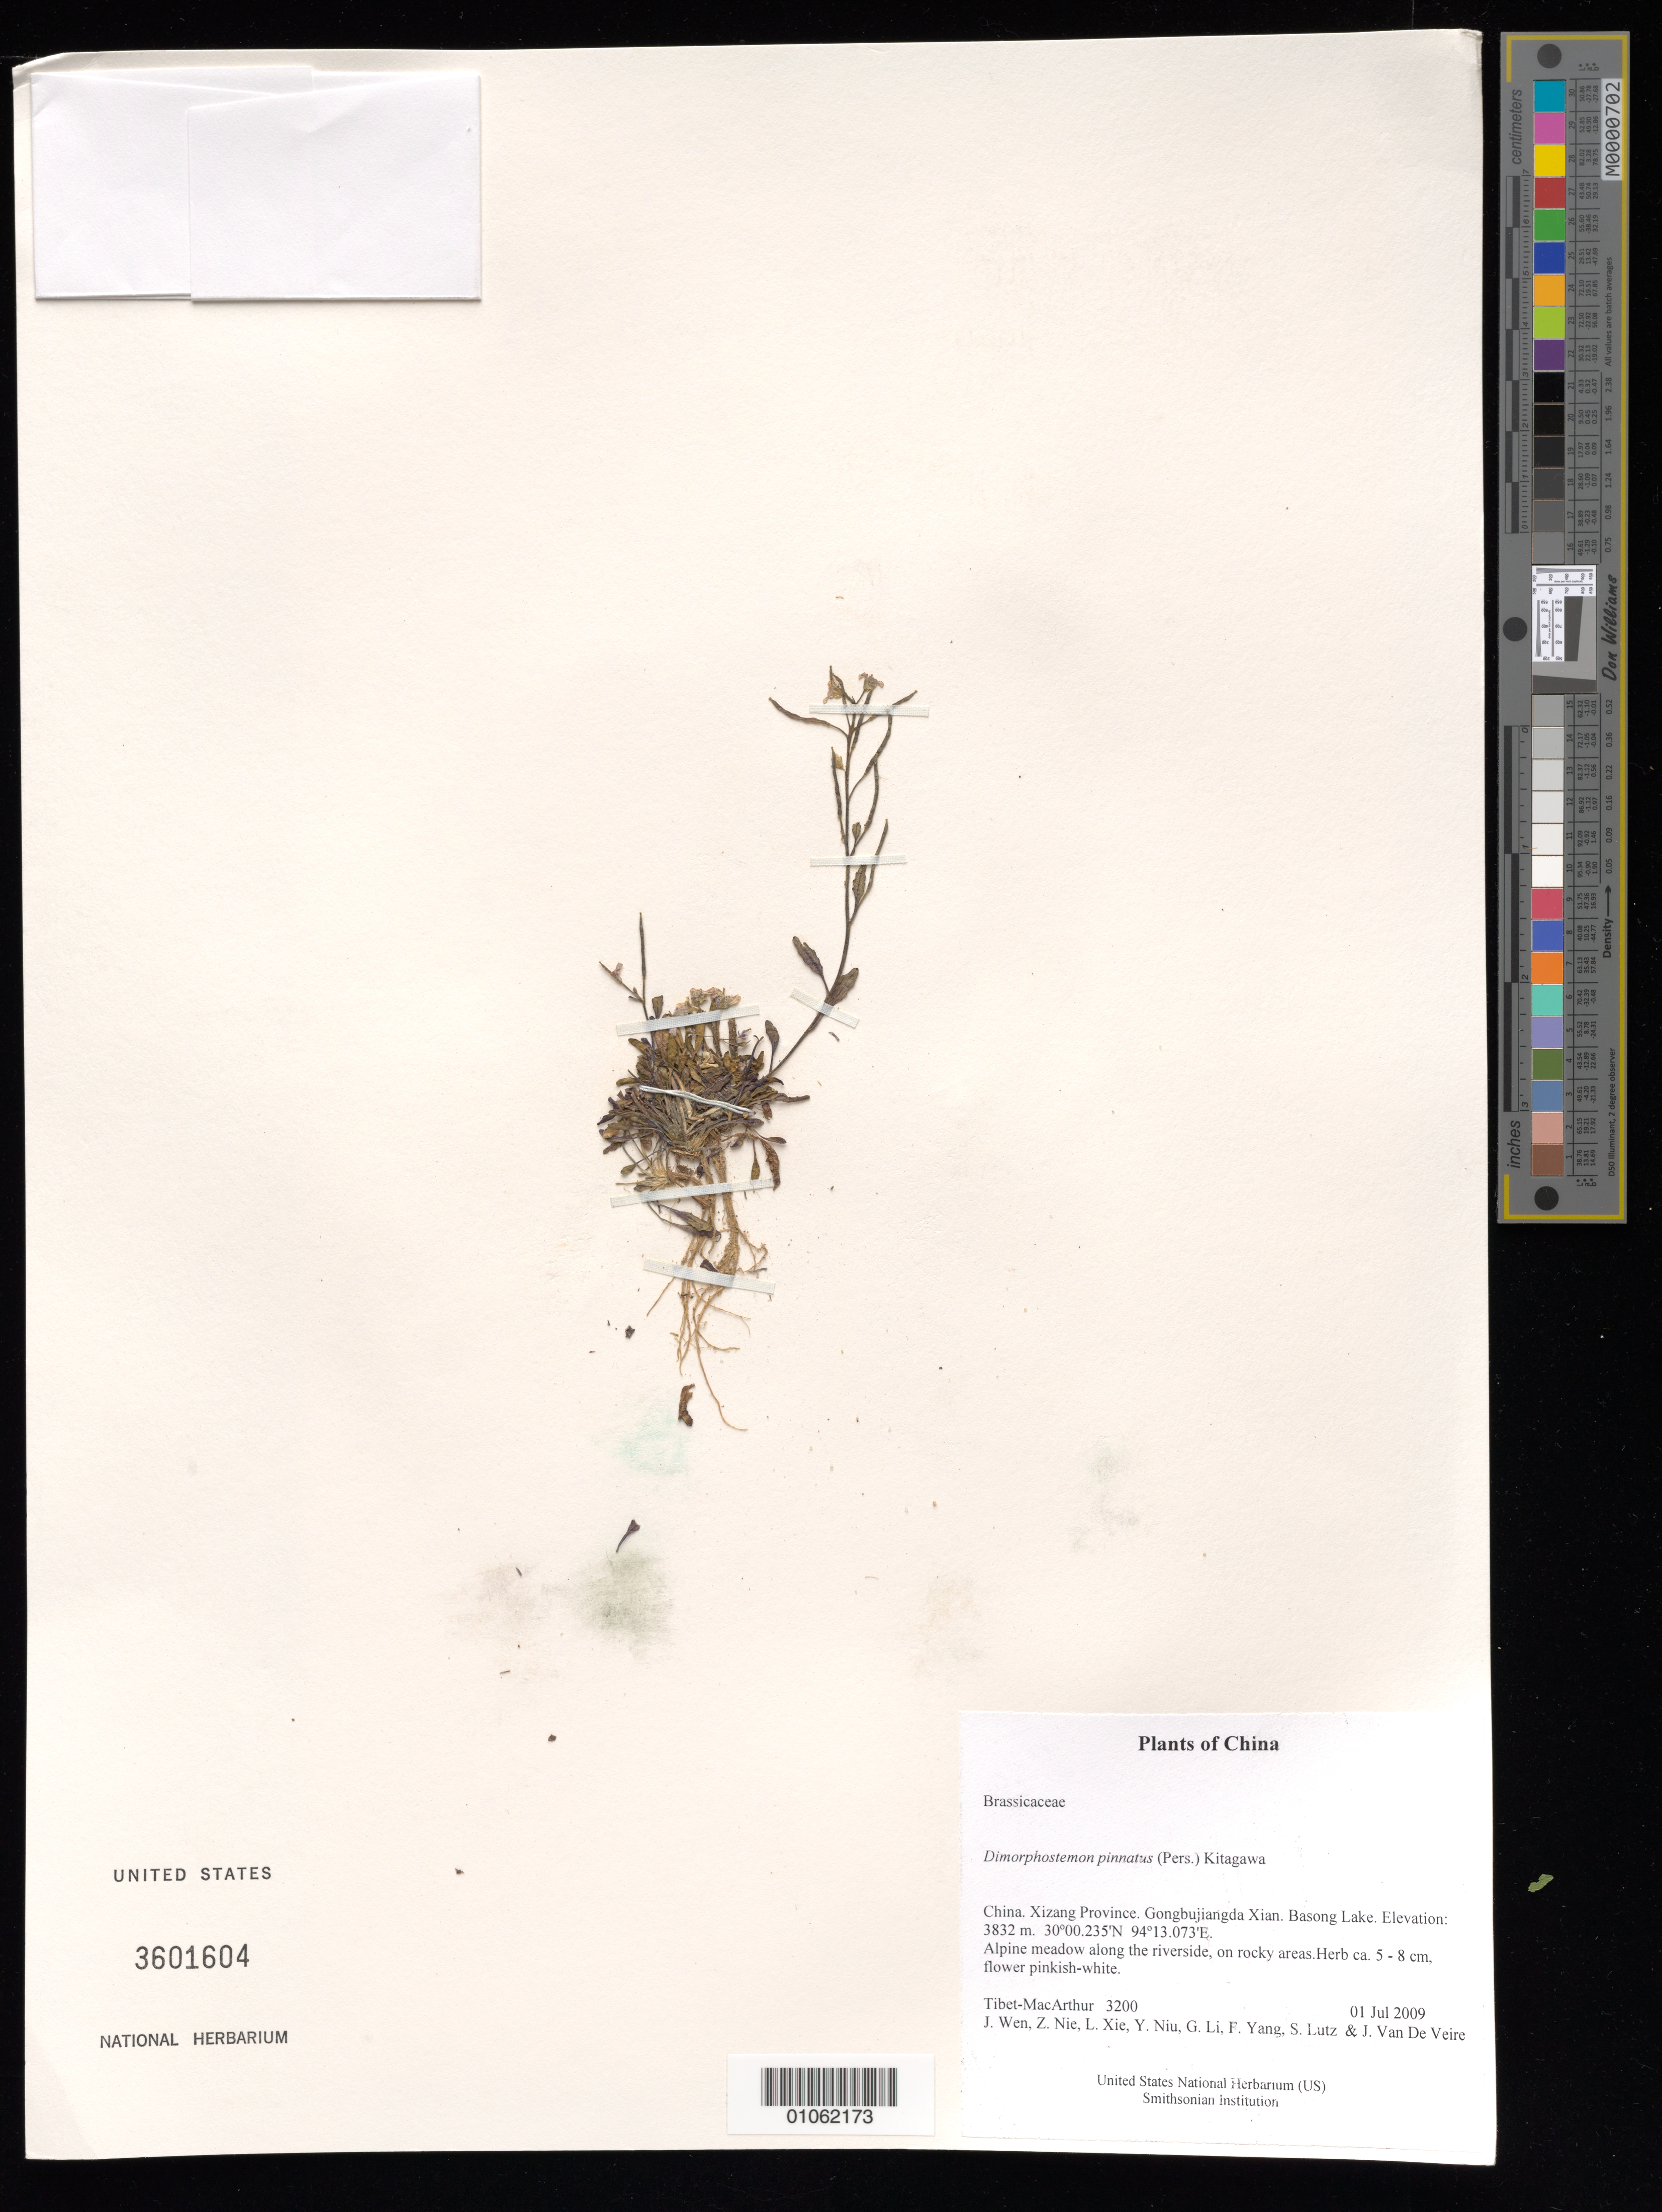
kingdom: Plantae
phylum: Tracheophyta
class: Magnoliopsida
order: Brassicales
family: Brassicaceae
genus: Dimorphostemon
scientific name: Dimorphostemon pinnatus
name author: (Pers.) Kitag.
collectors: Tibet-MacArthur, J. Wen, Z. Nie, L. Xie, Y. Niu, G. Li, F. Yang, S. Lutz & J. Van De Veire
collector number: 3200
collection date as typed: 01 Jul 2009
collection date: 2009-07-01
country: China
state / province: Xizang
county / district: Gongbujiangda Xian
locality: Basong Lake.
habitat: Alpine meadow along the riverside, on rocky areas.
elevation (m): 3832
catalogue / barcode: US 3601604